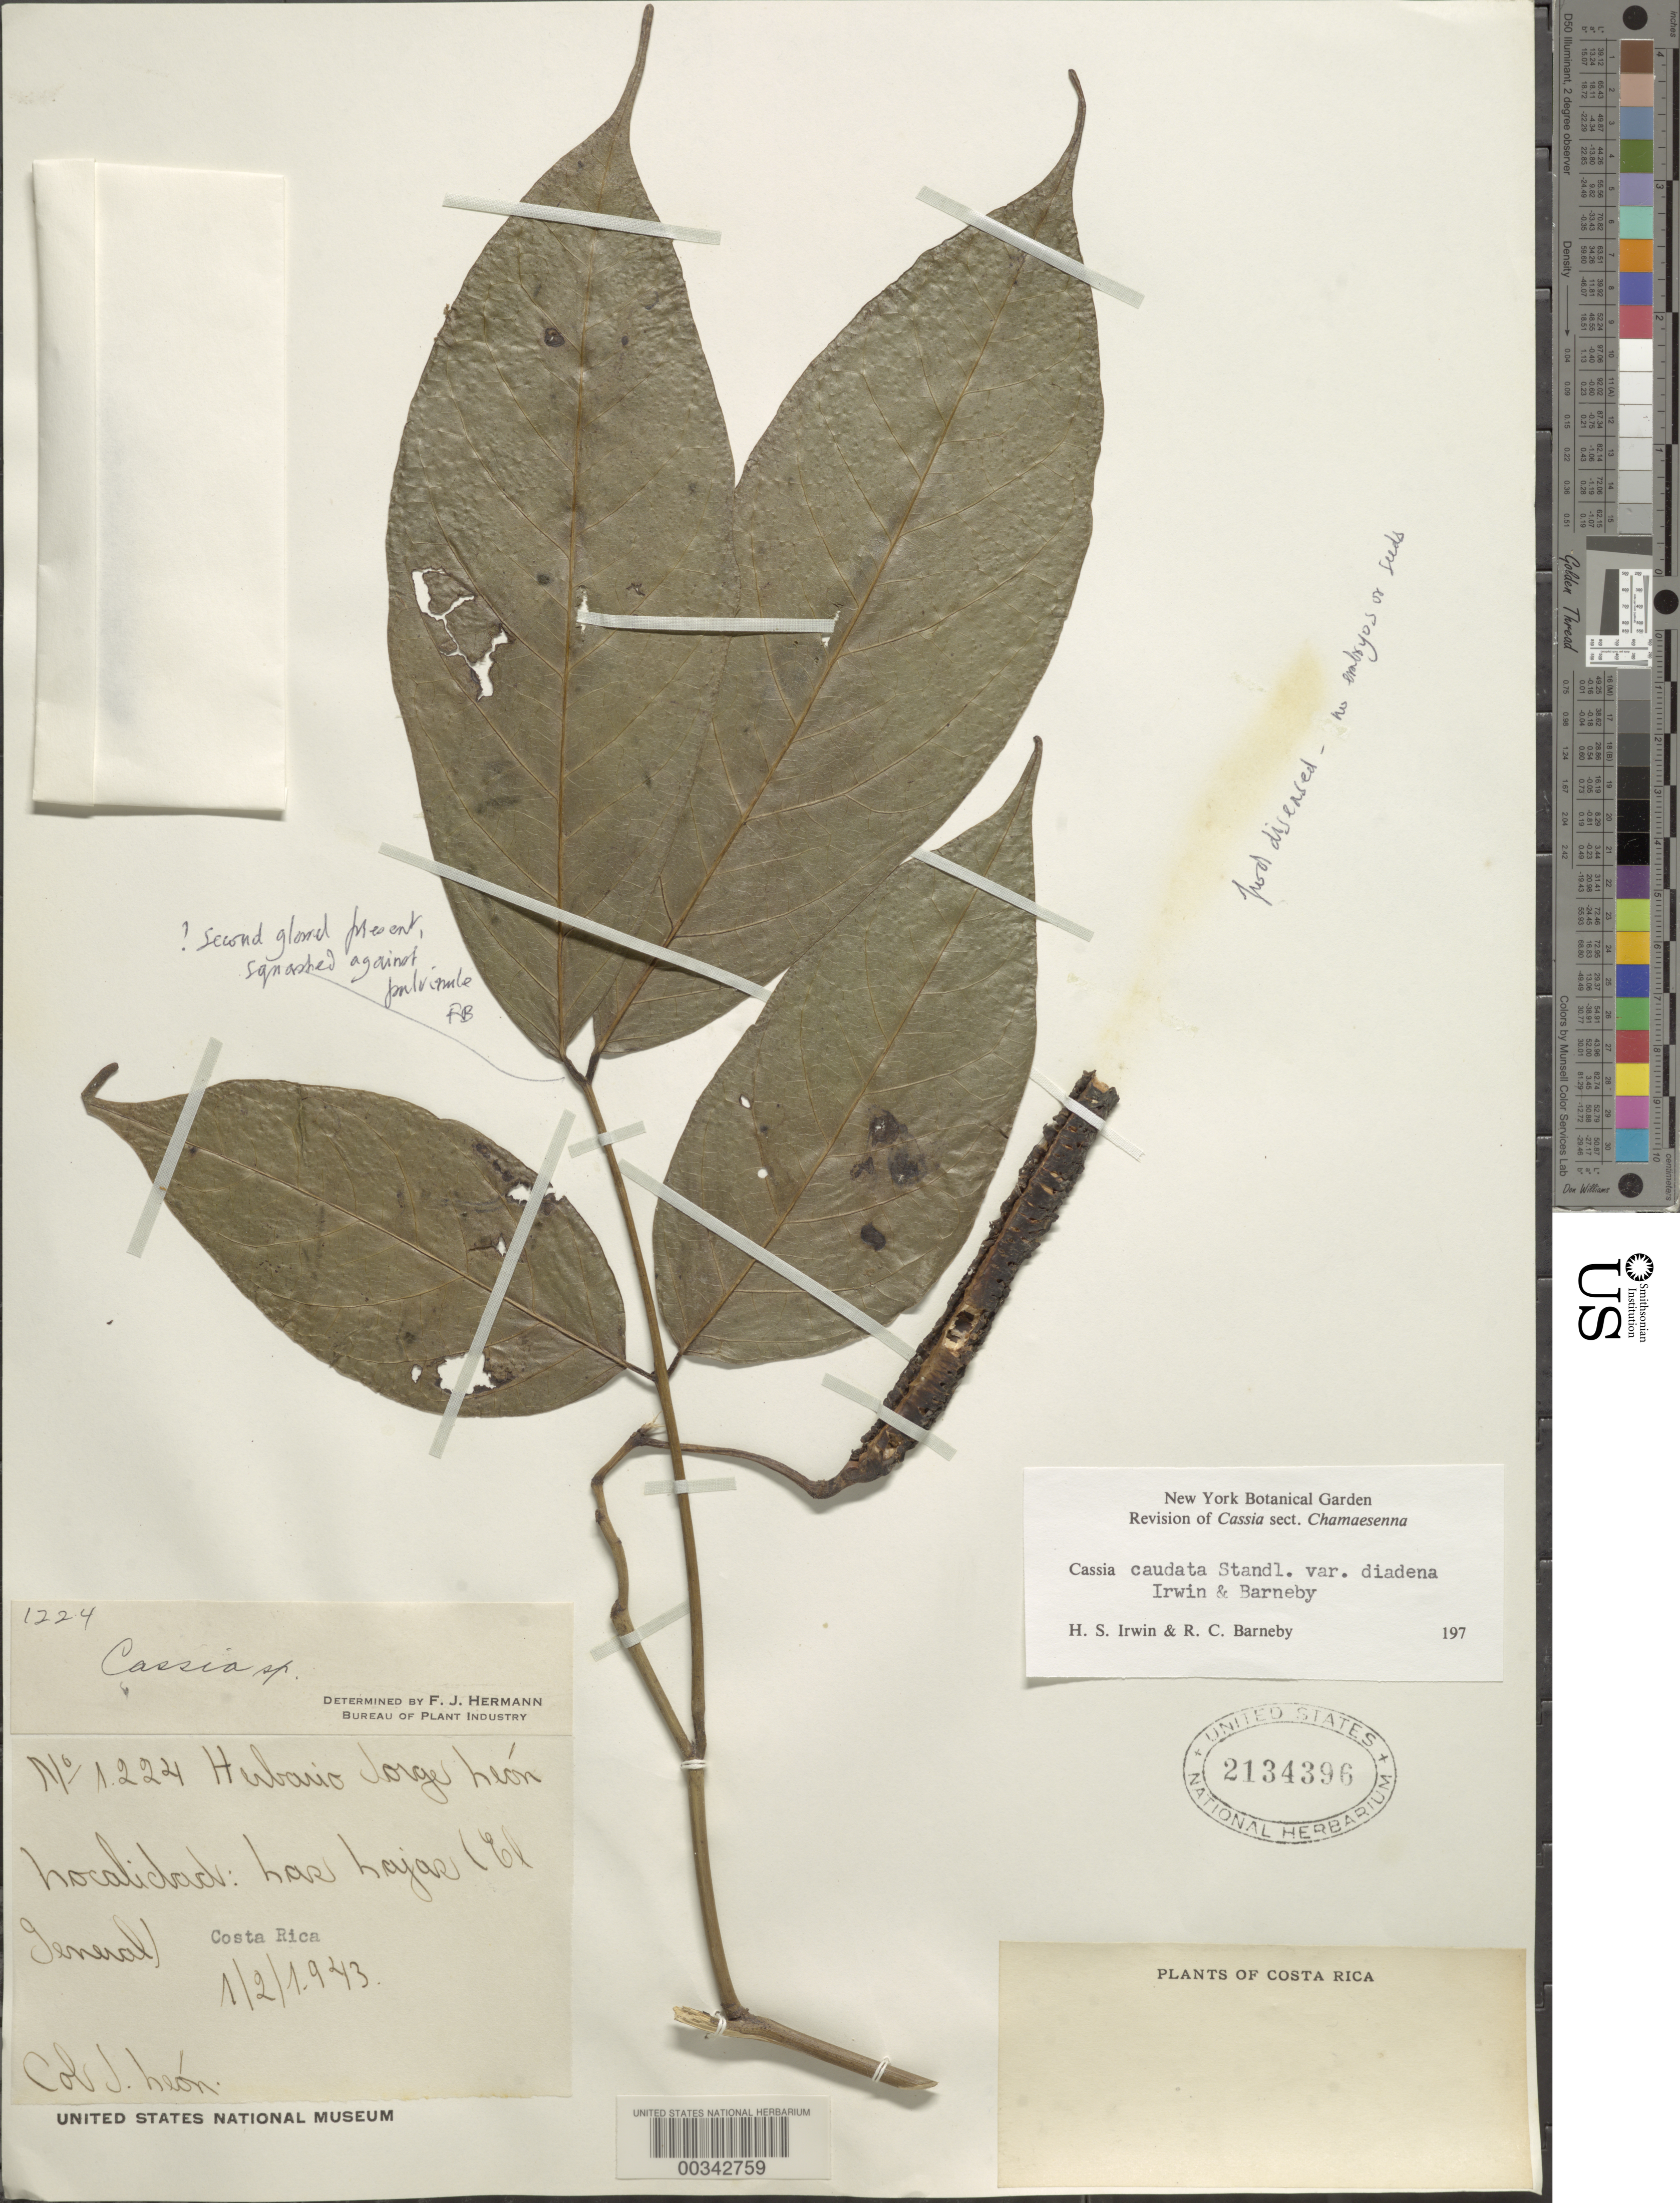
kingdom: Plantae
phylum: Tracheophyta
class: Magnoliopsida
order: Fabales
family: Fabaceae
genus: Senna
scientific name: Senna caudata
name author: (Standl.) H.S. Irwin & Barneby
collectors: J. León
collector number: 1224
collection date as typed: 02 Jan 1943 or 01 Feb 1943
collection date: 1943-01-02 or 1943-02-01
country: Costa Rica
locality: Las Lajas (El General)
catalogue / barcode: US 2134396